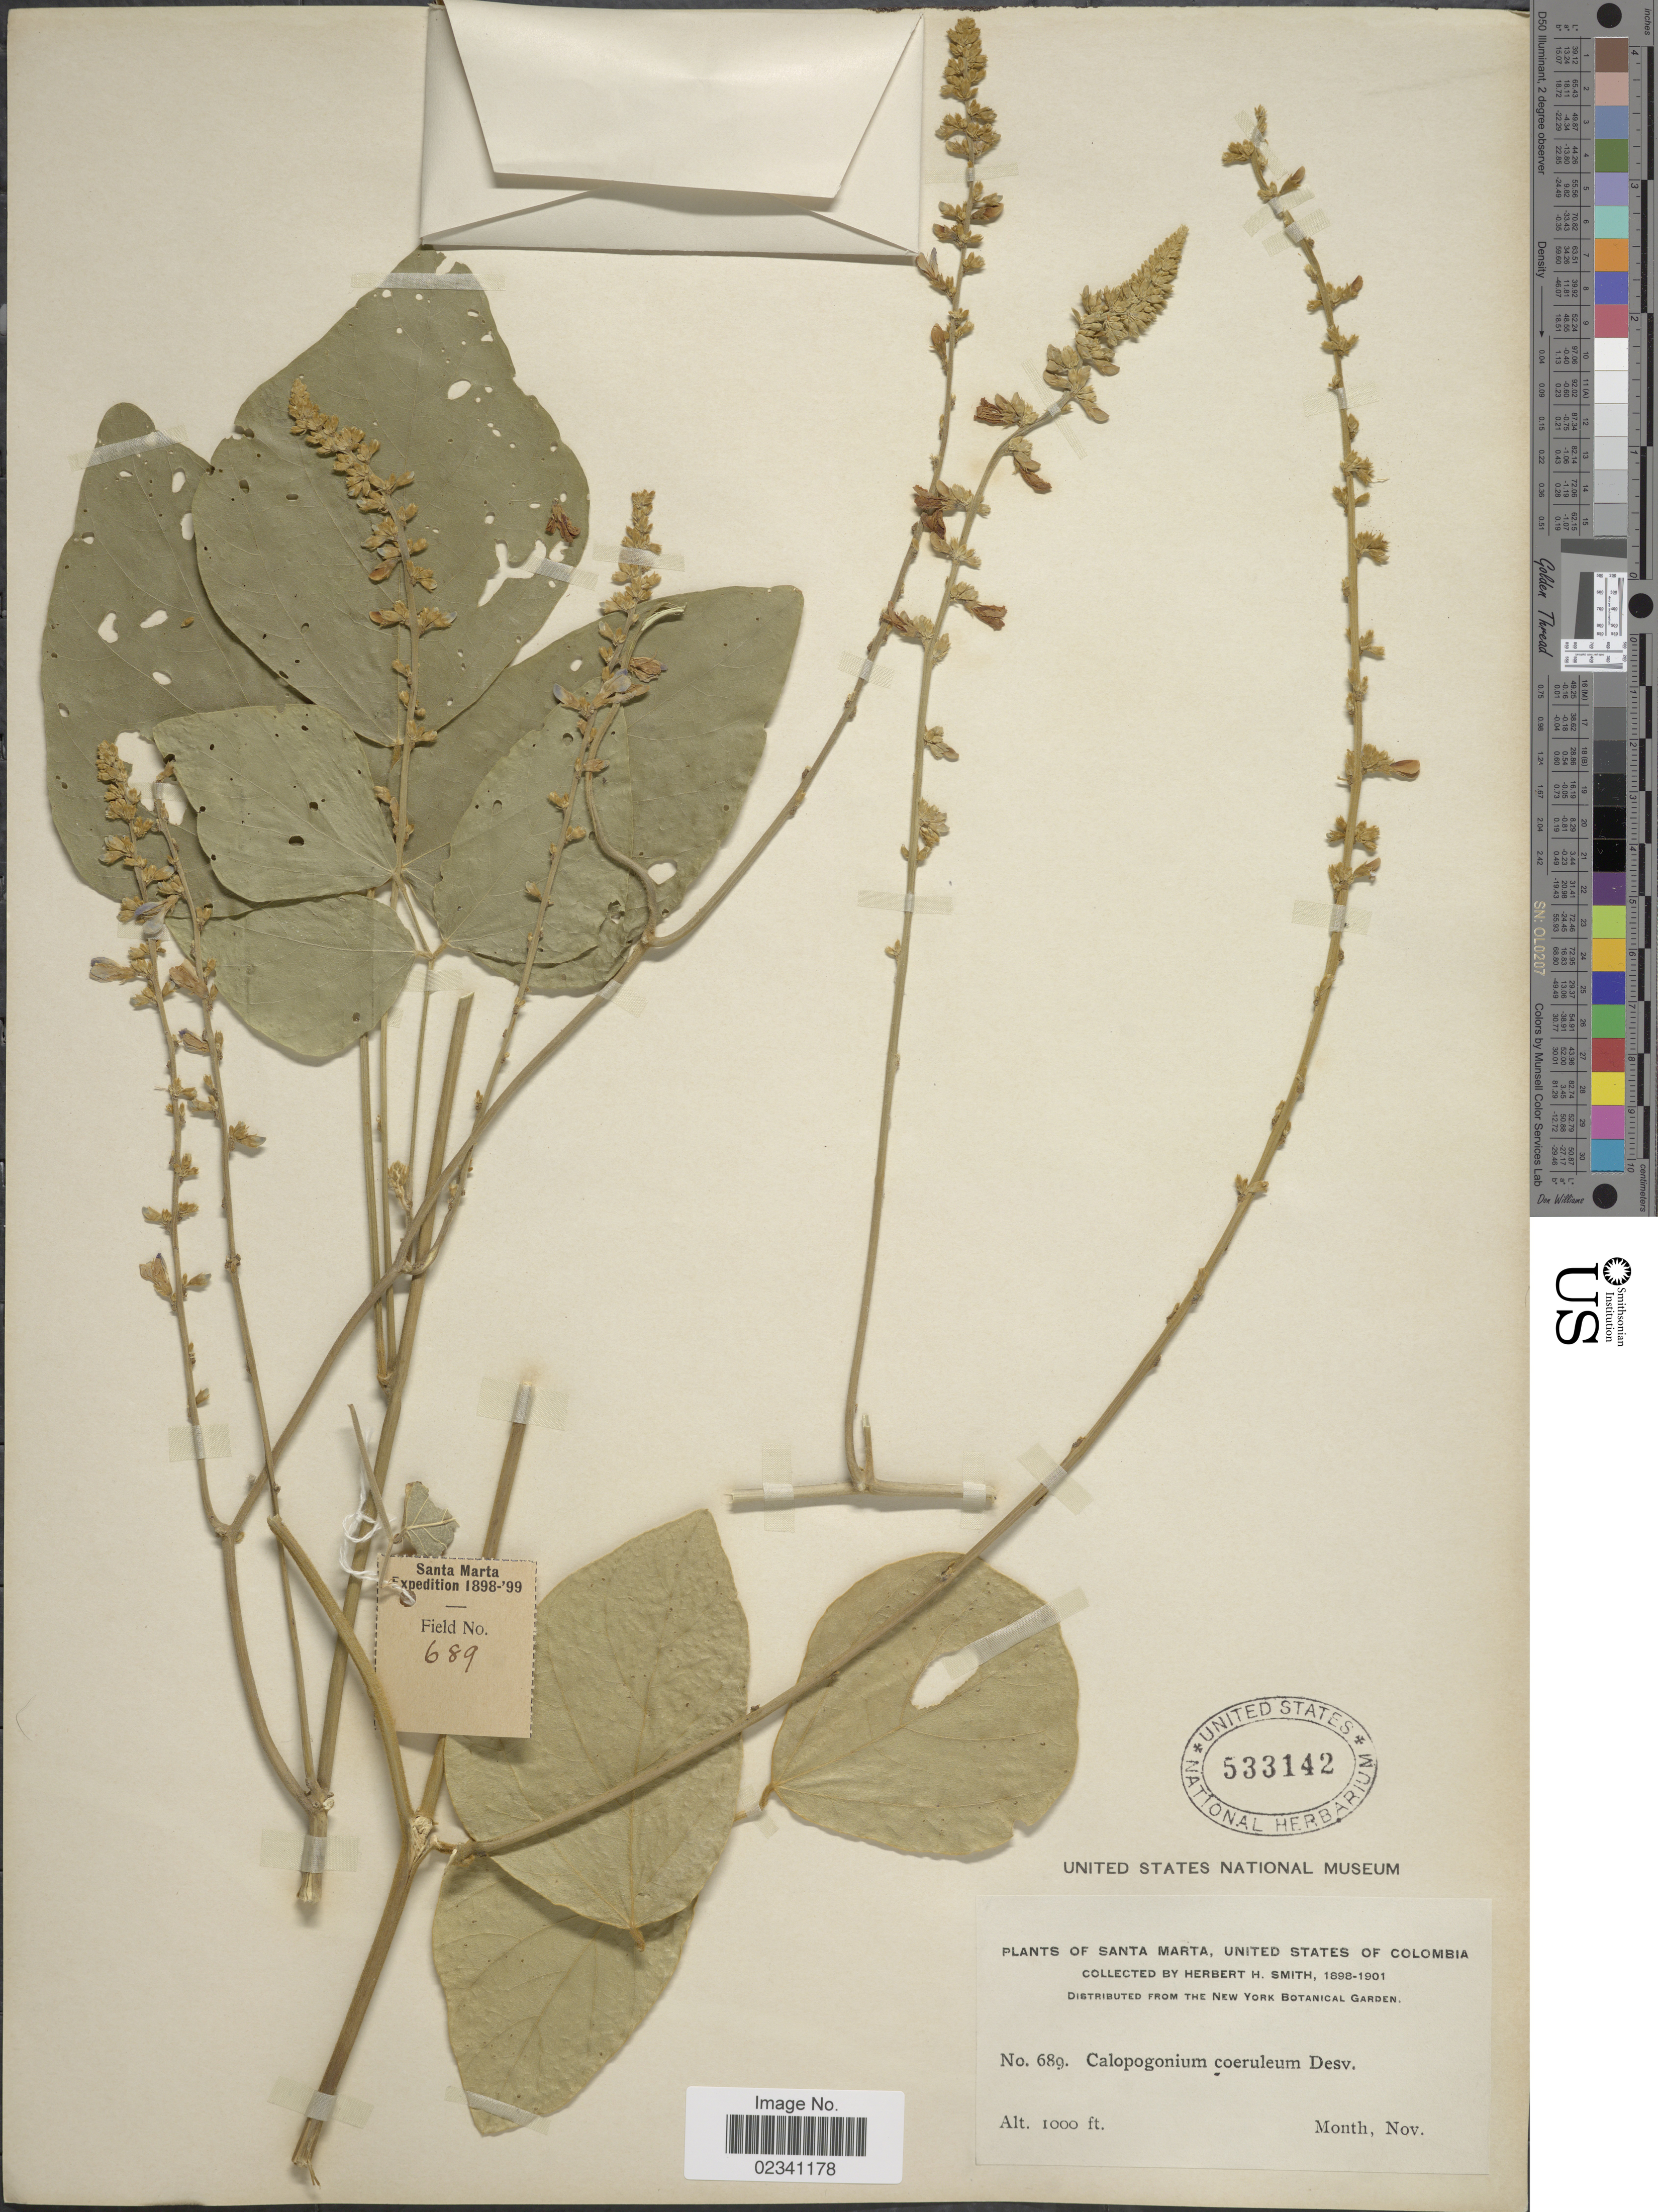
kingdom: Plantae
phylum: Tracheophyta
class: Magnoliopsida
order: Fabales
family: Fabaceae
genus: Calopogonium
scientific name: Calopogonium caeruleum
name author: (Benth.) C. Wright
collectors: Herbert H. Smith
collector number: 689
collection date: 1898-11/1901-11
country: Colombia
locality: Santa Marta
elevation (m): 305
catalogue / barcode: US 533142